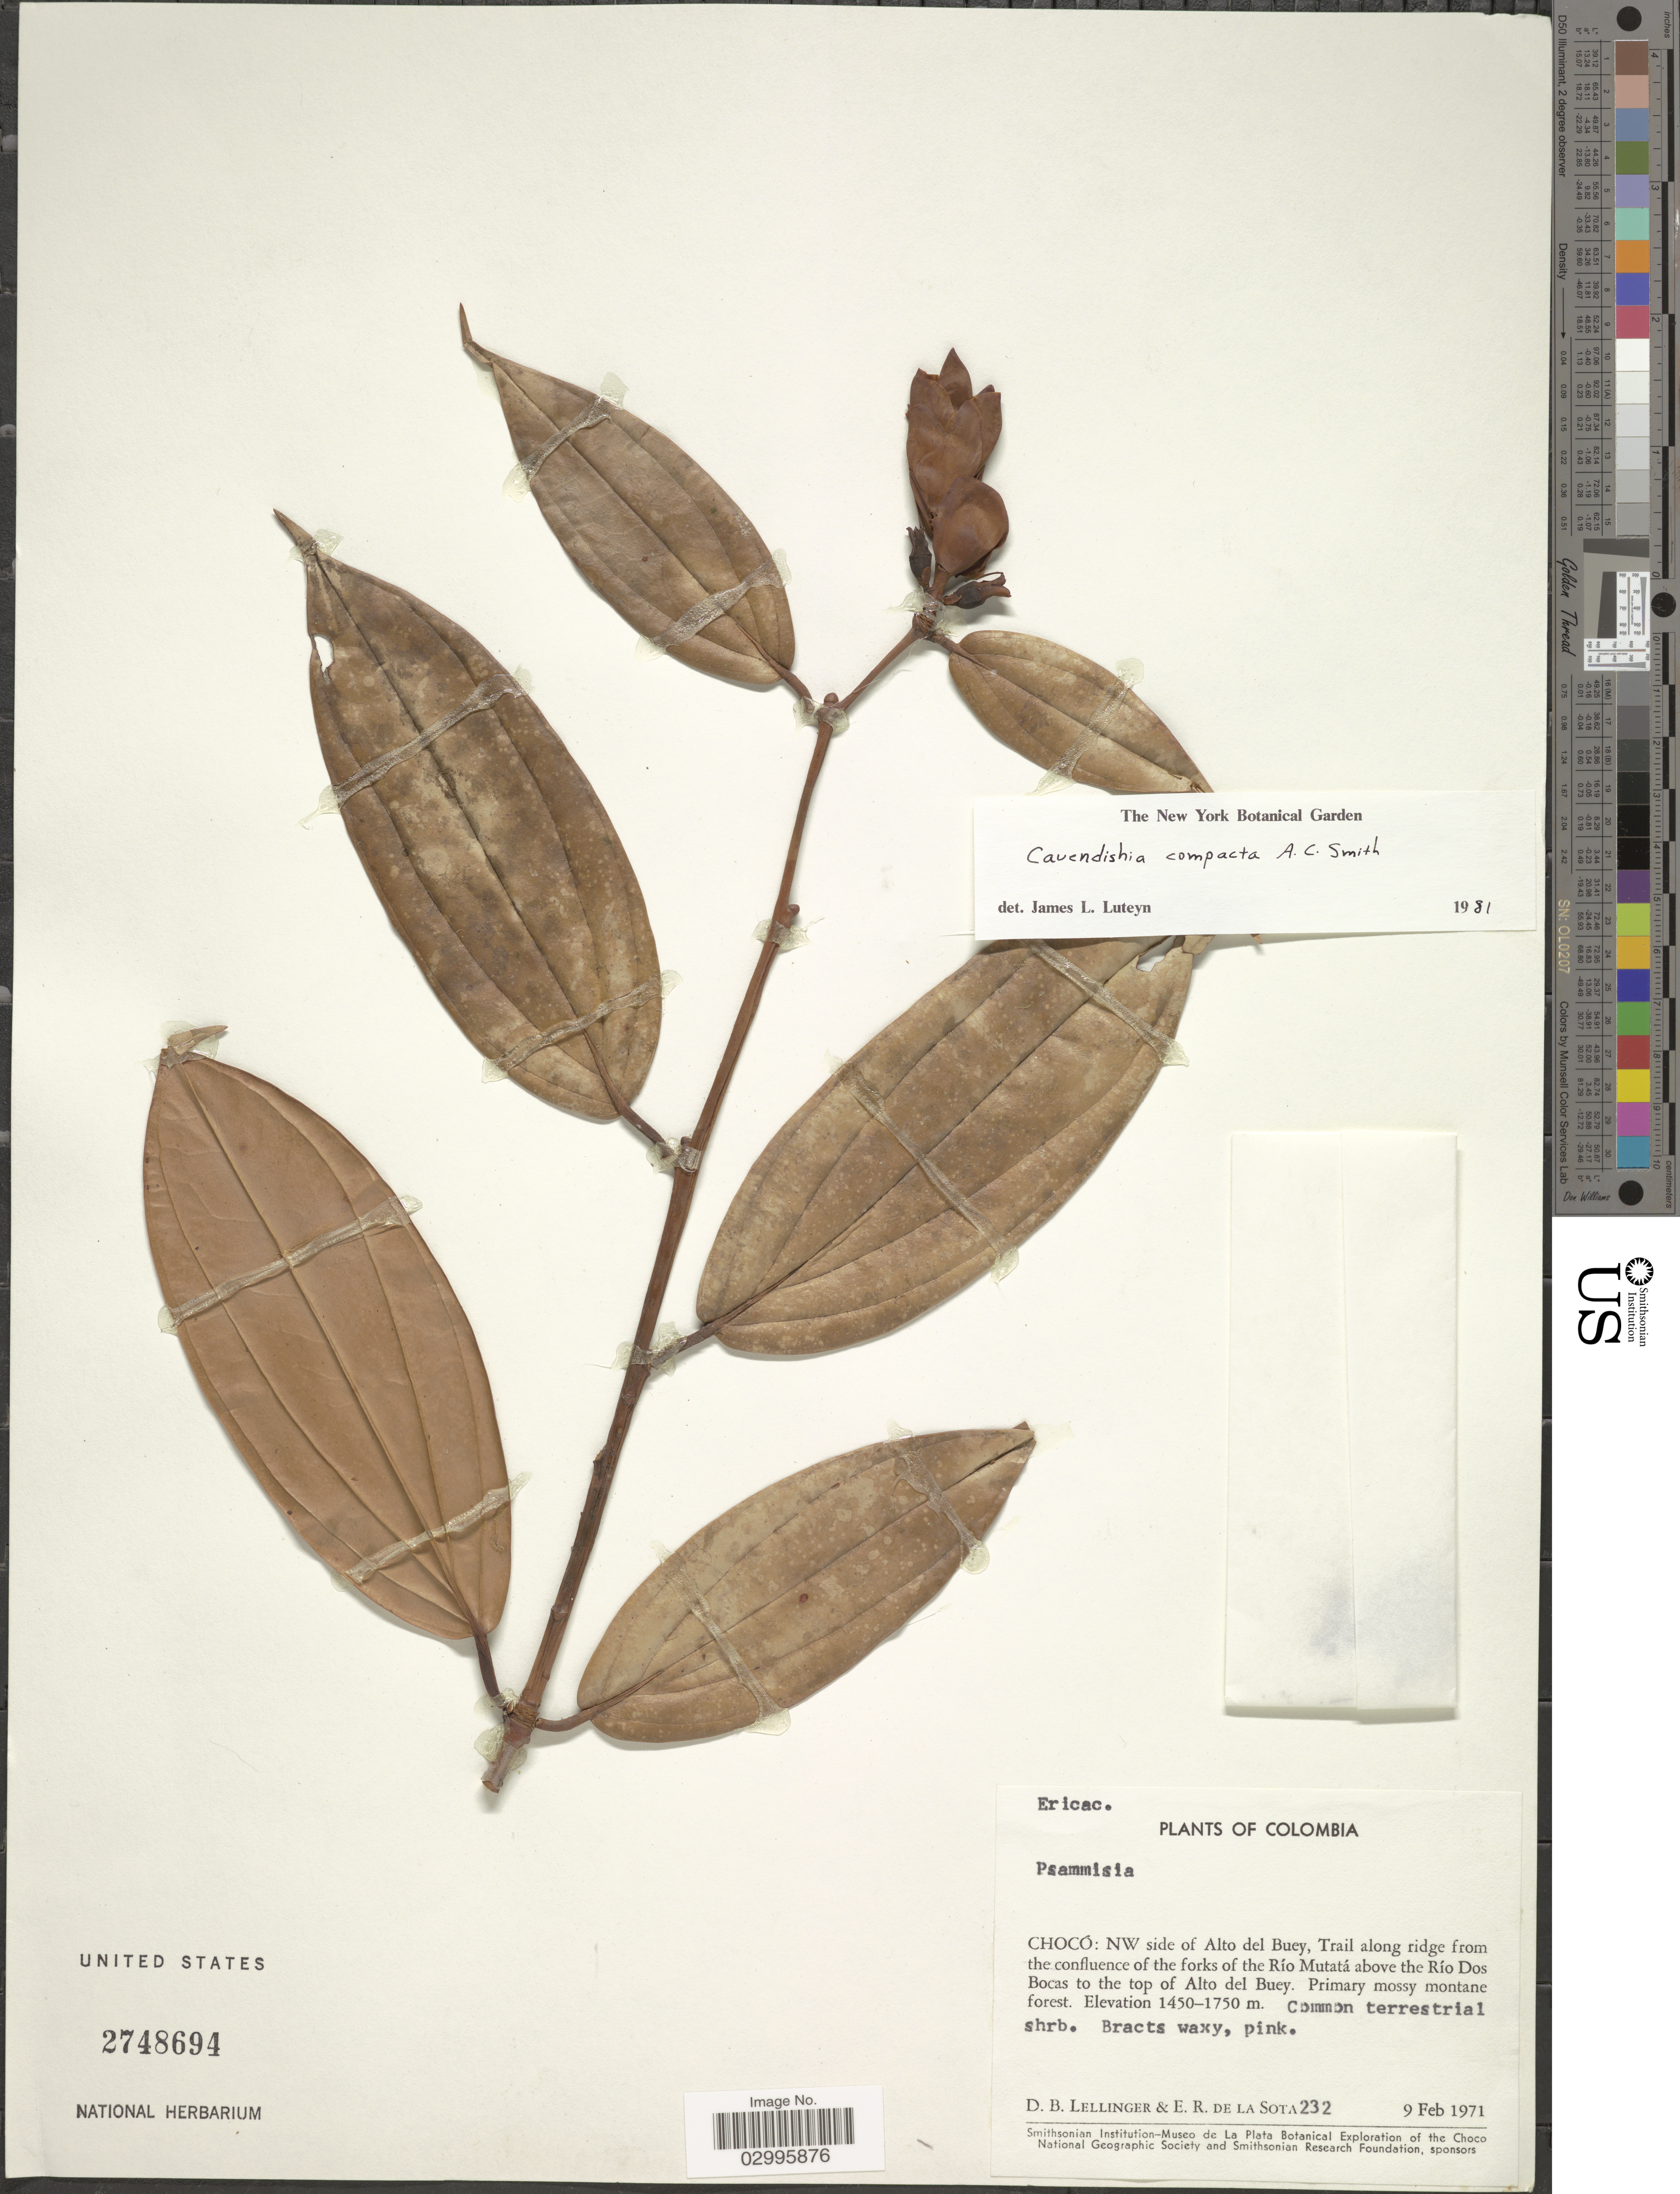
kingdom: Plantae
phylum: Tracheophyta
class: Magnoliopsida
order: Ericales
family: Ericaceae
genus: Cavendishia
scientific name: Cavendishia compacta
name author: A.C. Sm.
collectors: D. B. Lellinger & E. R. de la Sota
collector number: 232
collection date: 1971-02-09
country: Colombia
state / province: Chocó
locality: NW side of Alto del Buey, Trail along ridge from the confluence of the forks of the Río Mutatá above the Río Dos Bocas to the top of Alto del Buey.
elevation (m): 1450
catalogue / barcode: US 2748694